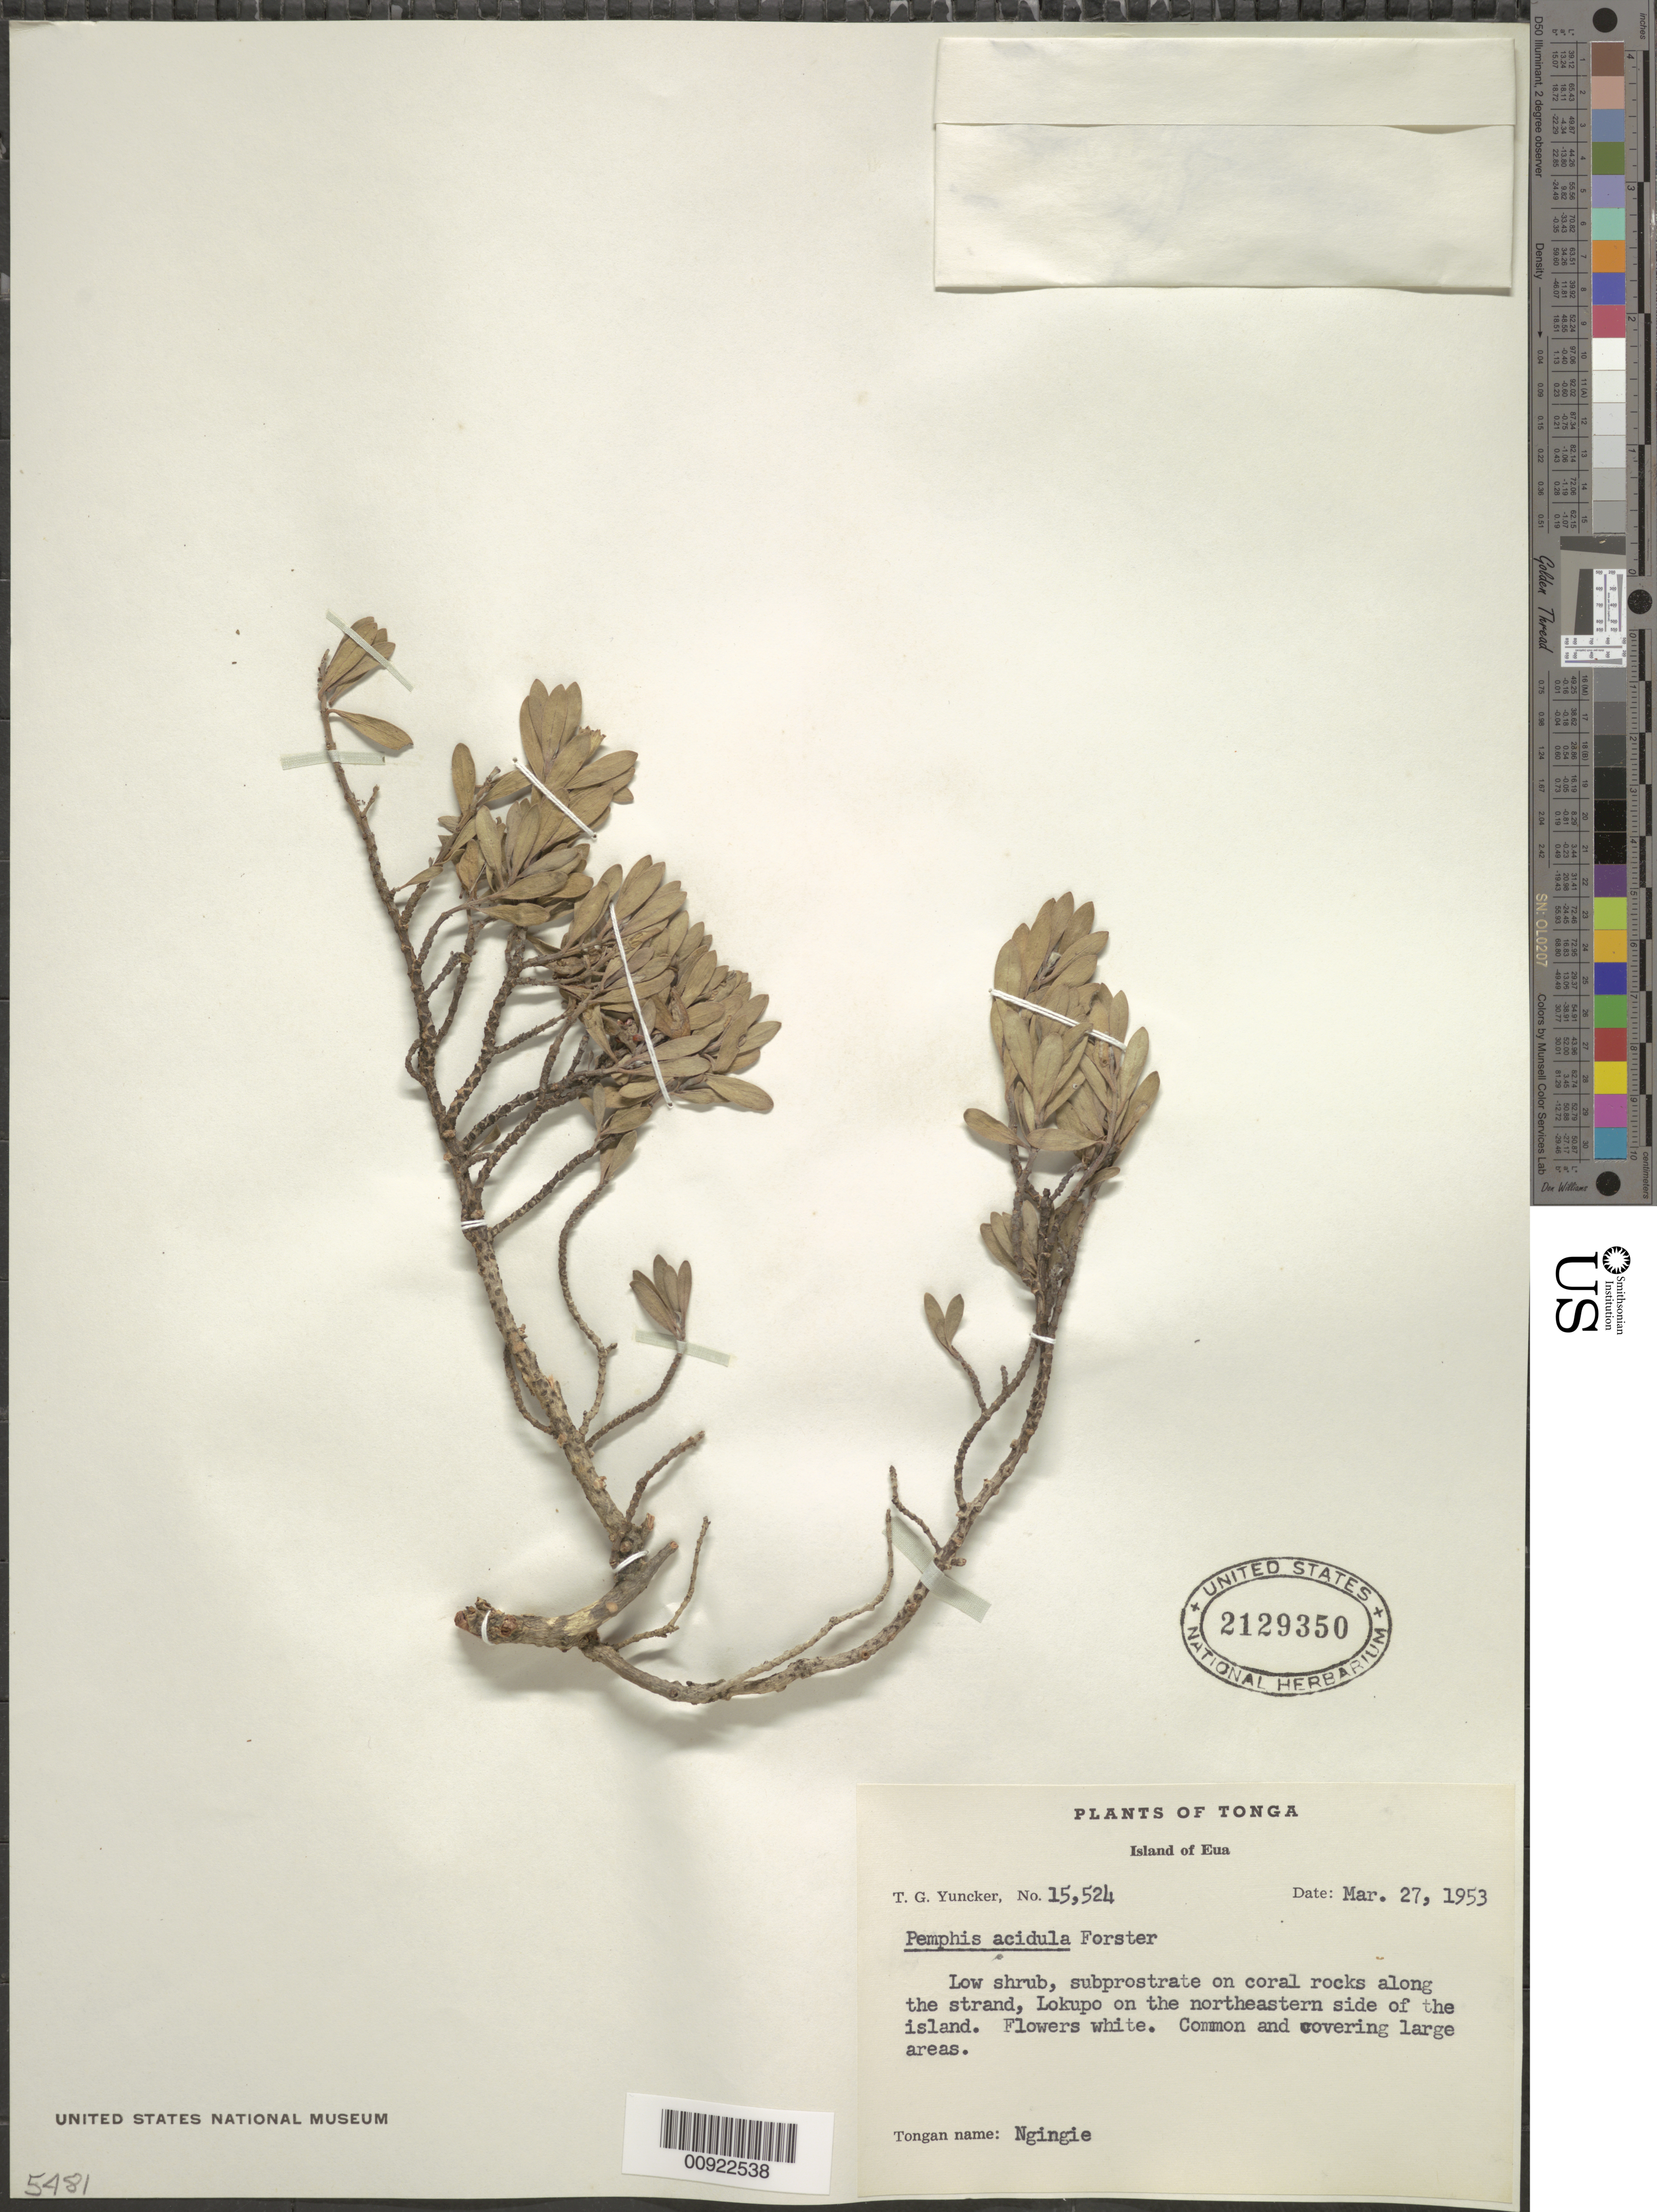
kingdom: Plantae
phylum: Tracheophyta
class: Magnoliopsida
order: Myrtales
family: Lythraceae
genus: Pemphis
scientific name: Pemphis acidula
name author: J.R. Forst. & G. Forst.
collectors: T. G. Yuncker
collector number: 15524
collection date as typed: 27 Mar 1953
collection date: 1953-03-27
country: Tonga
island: Eua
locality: NE side of the island.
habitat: Subprostrate on coral rocks along the strand.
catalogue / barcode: US 2129350